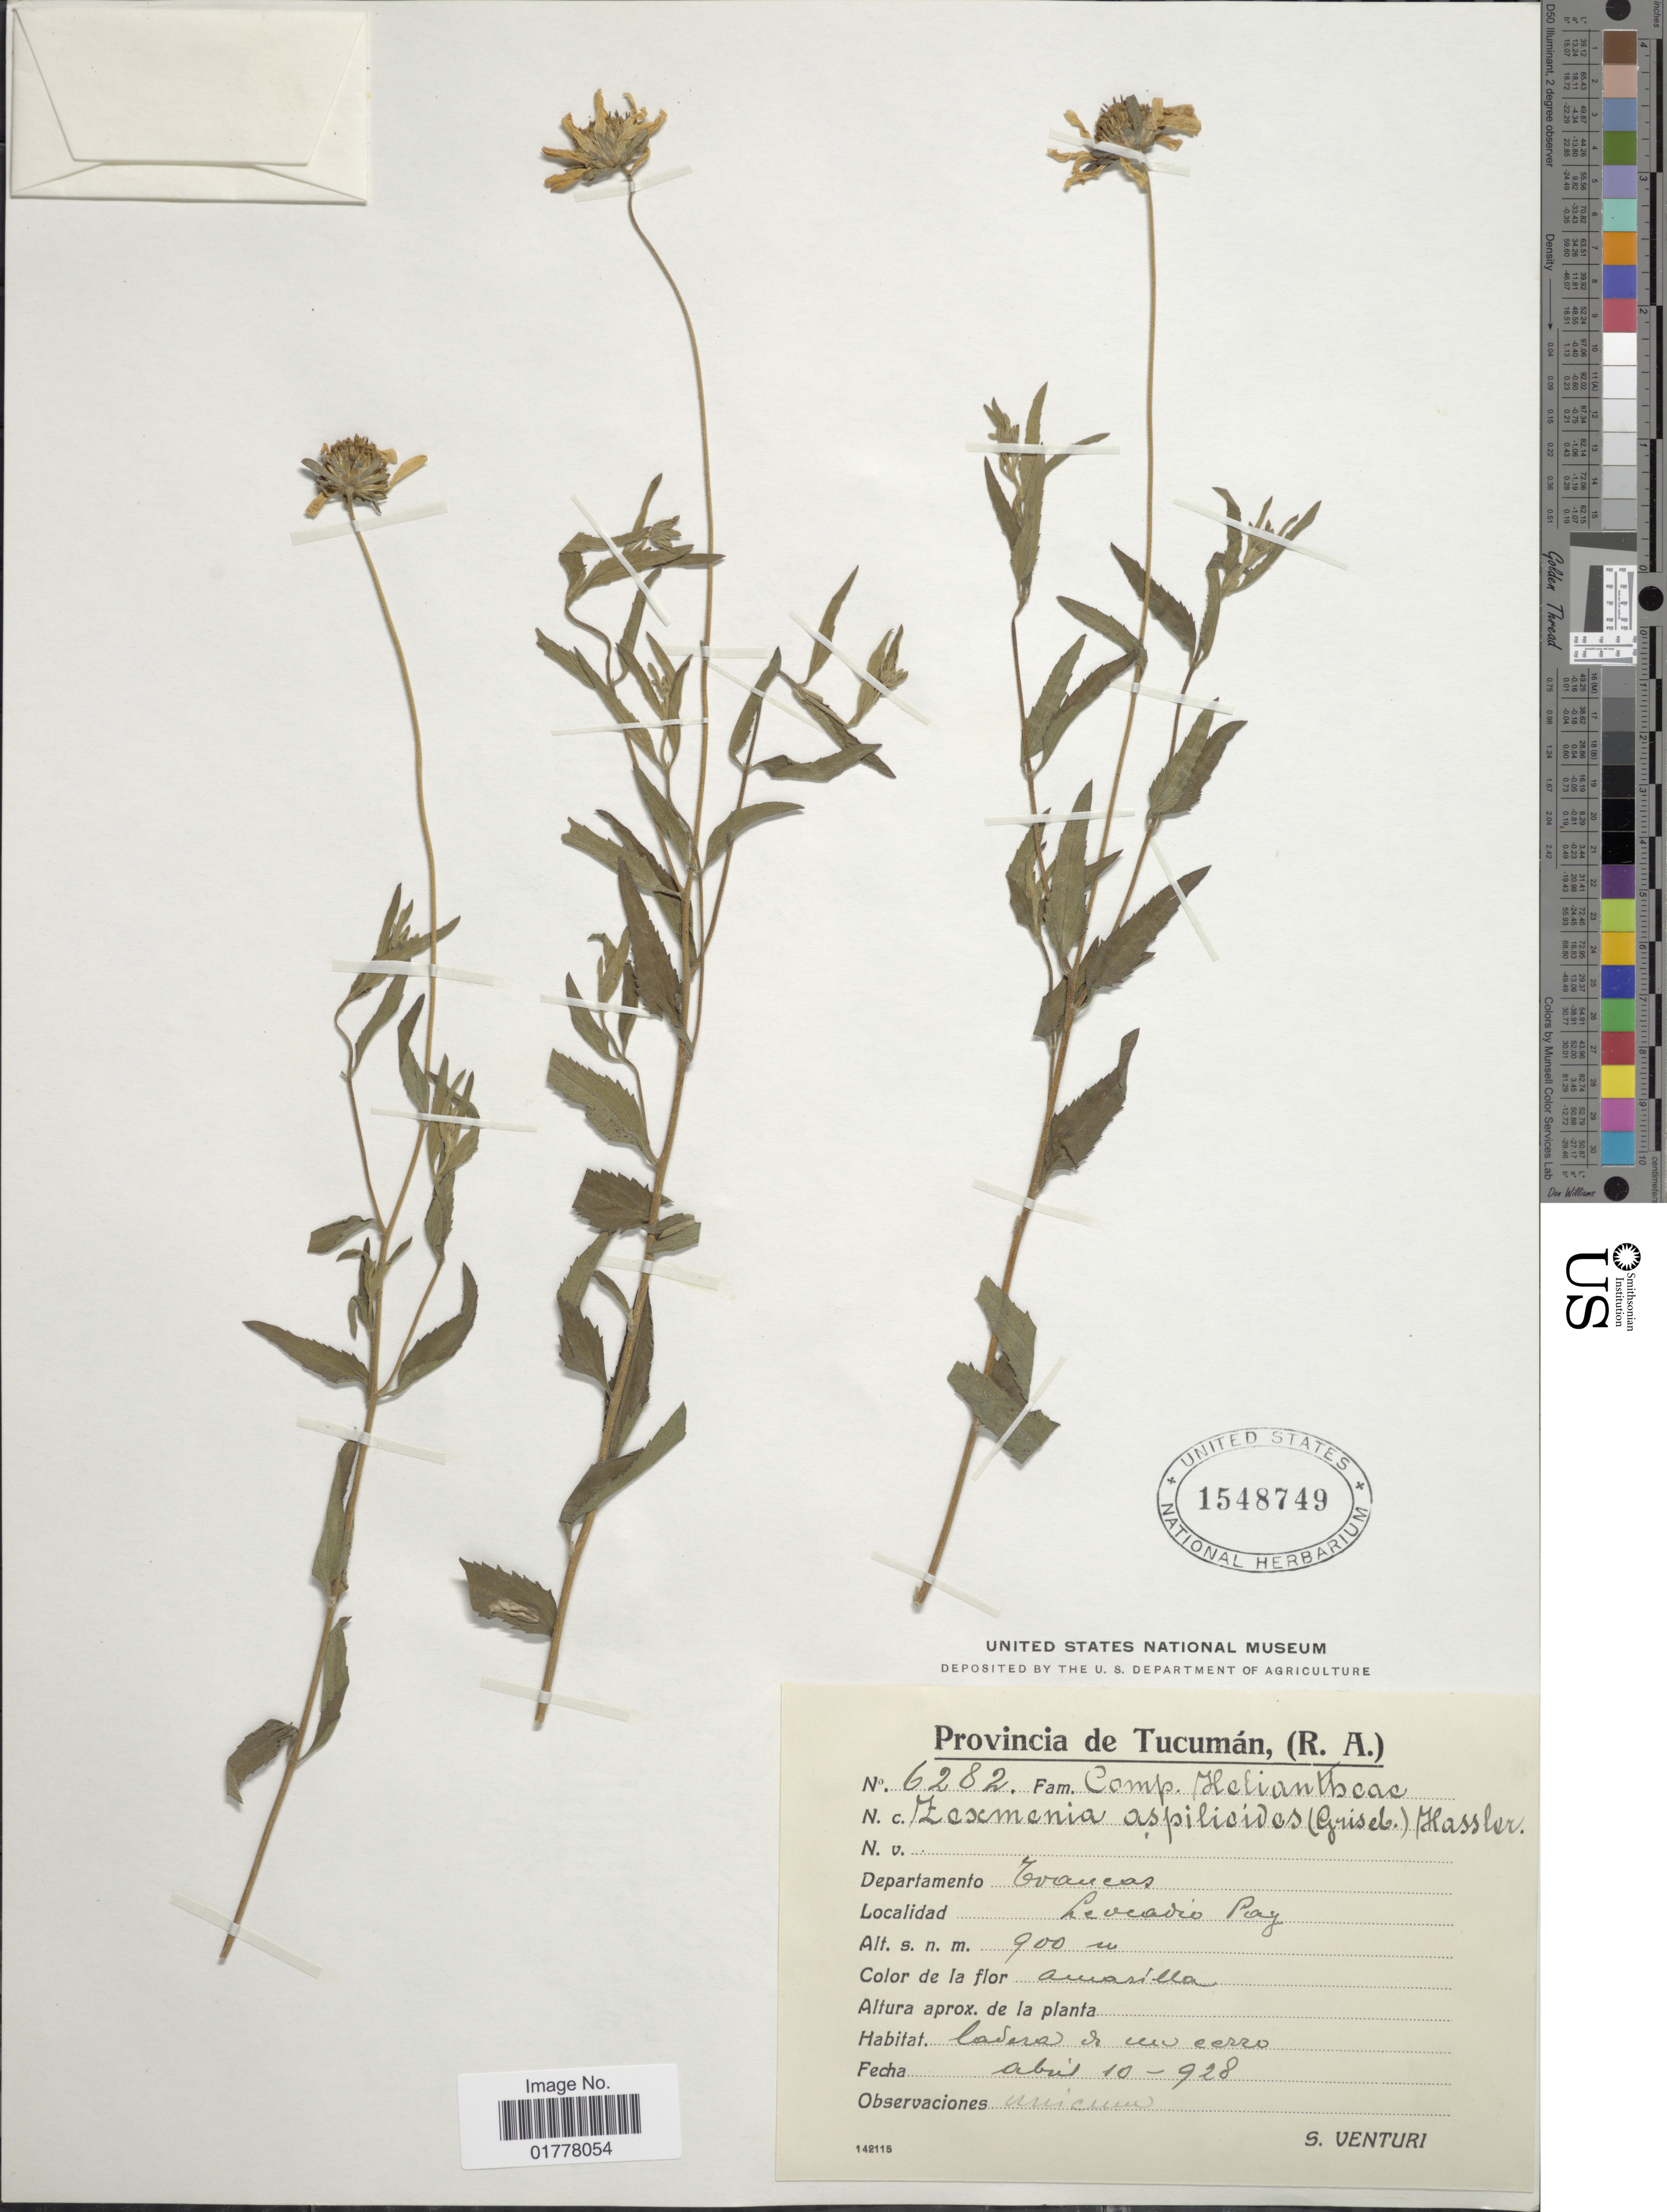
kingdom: Plantae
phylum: Tracheophyta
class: Magnoliopsida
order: Asterales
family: Asteraceae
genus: Angelphytum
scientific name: Angelphytum aspilioides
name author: (Griseb.) H. Rob.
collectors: S. Venturi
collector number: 6282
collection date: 1928-04-10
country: Argentina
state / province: Tucumán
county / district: Trancas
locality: Leocadio Paz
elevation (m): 900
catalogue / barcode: US 1548749